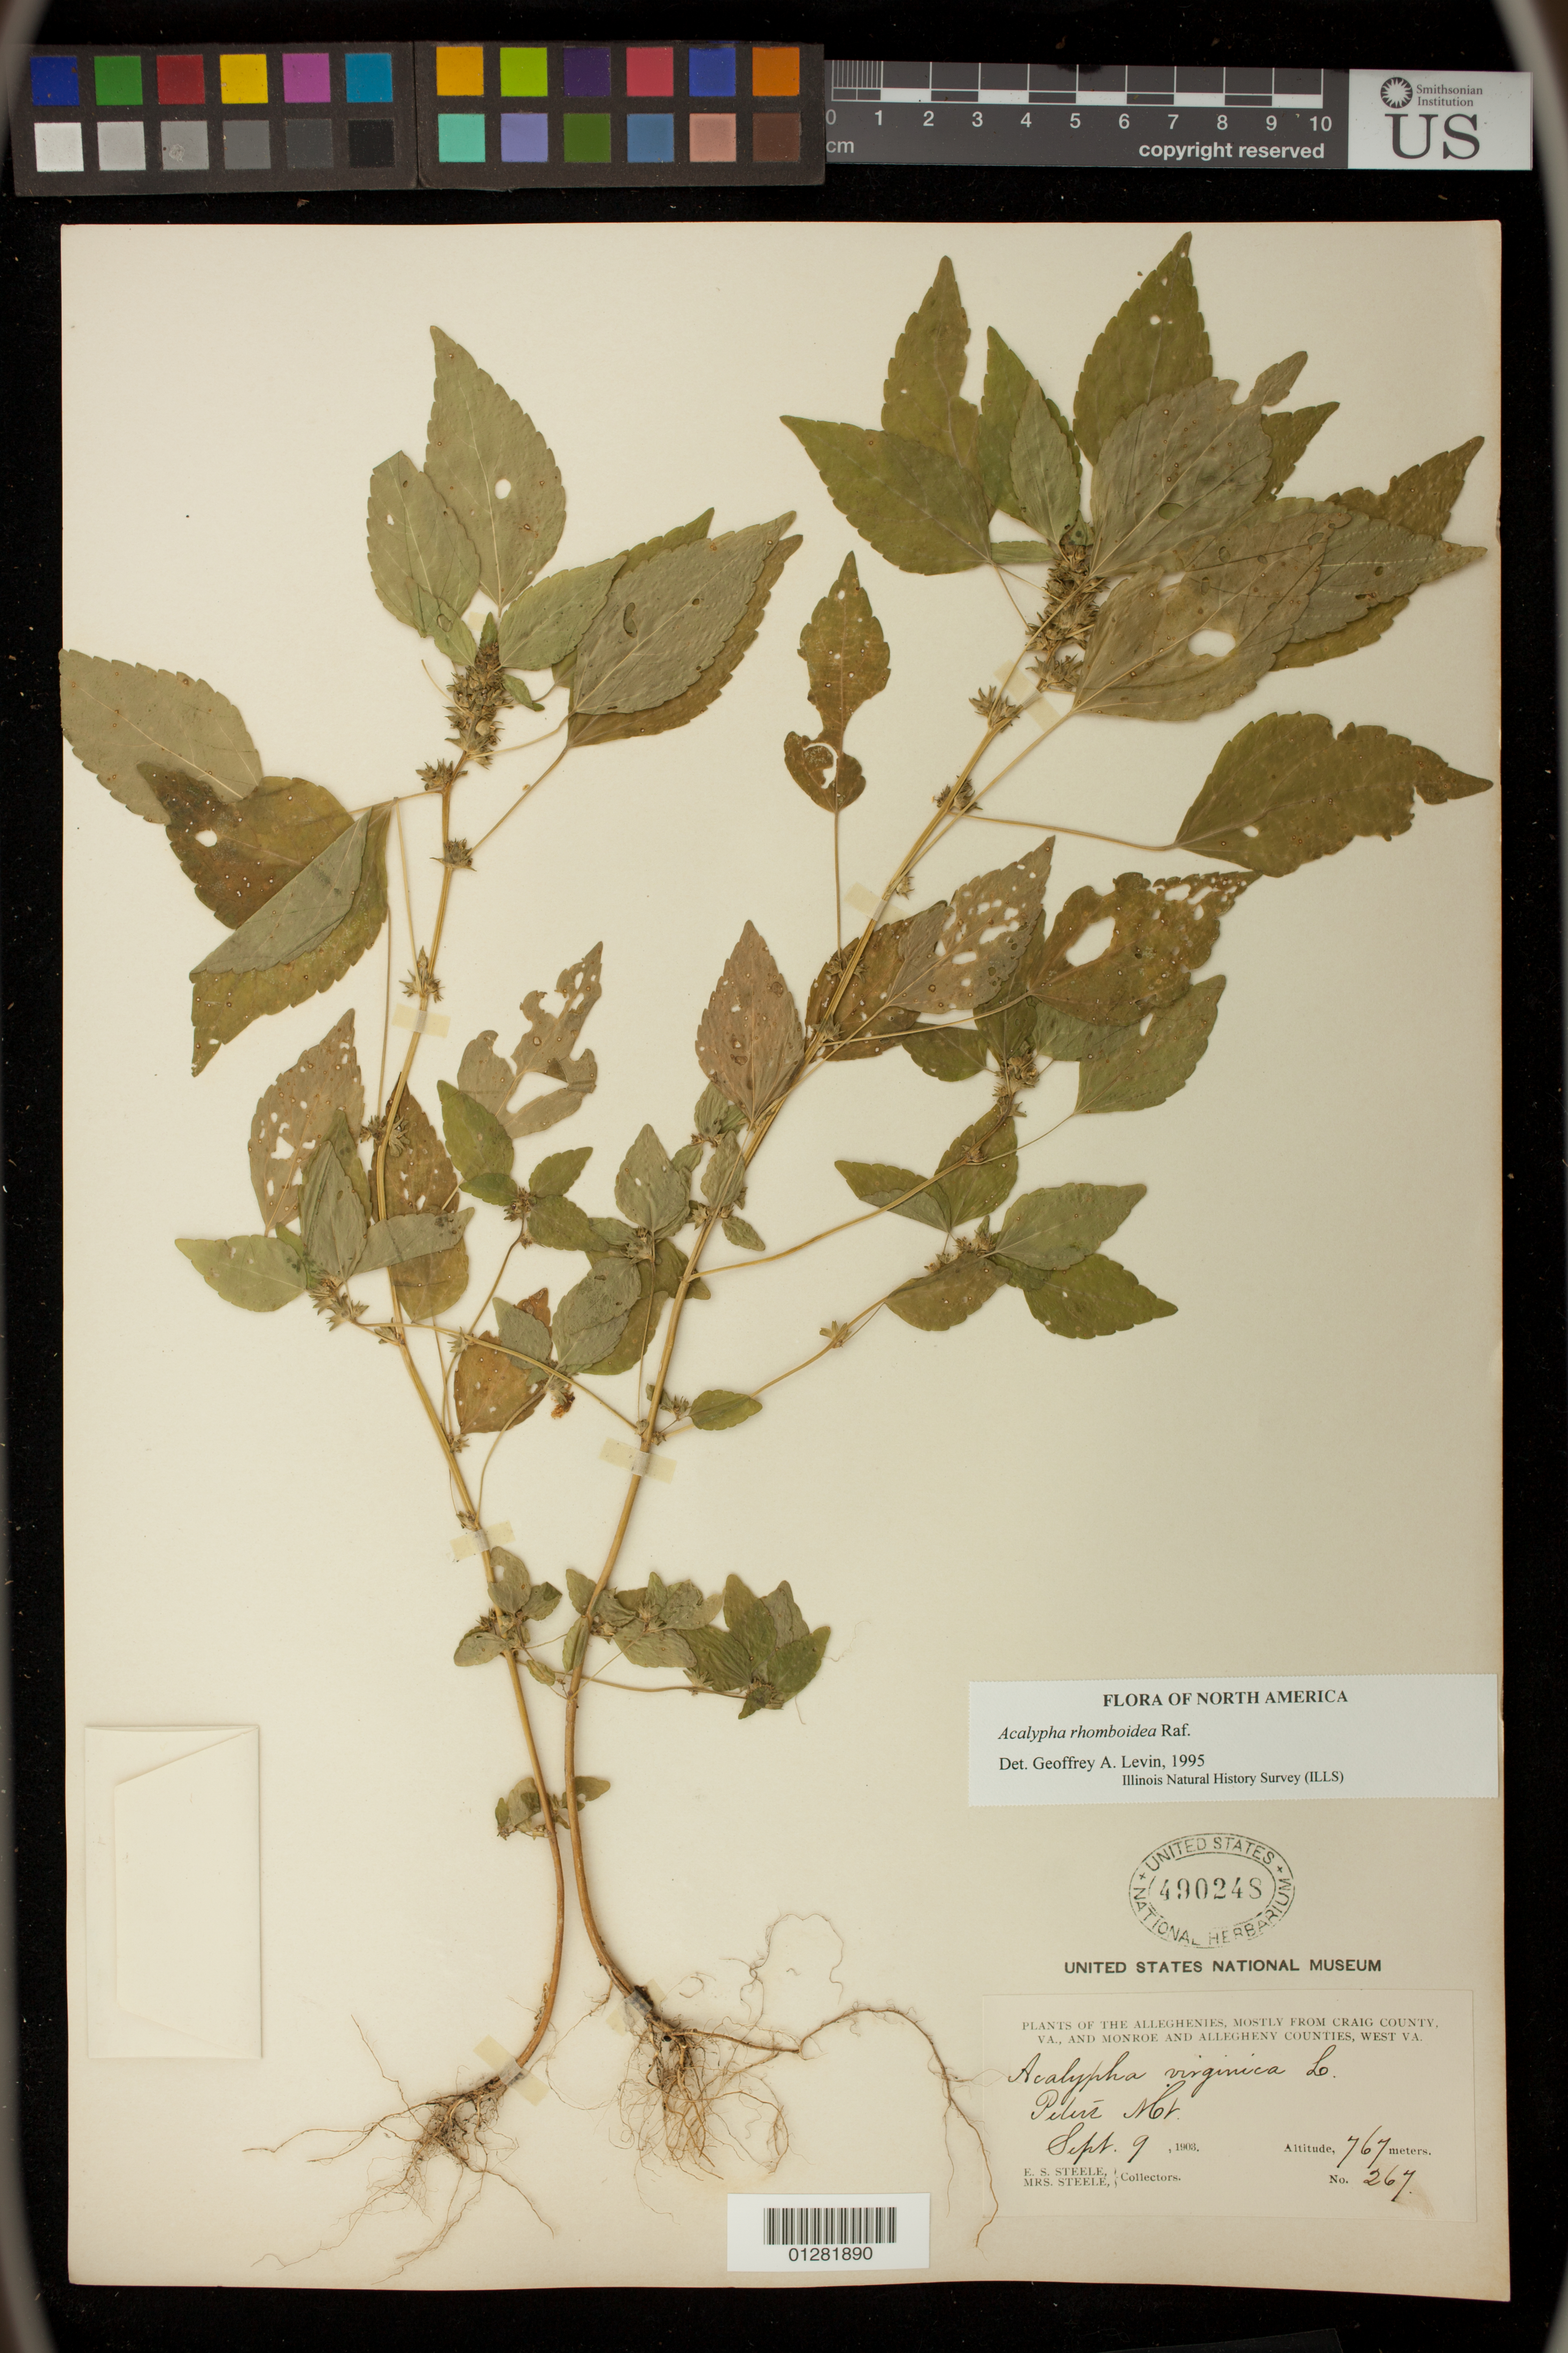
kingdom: Plantae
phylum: Tracheophyta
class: Magnoliopsida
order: Malpighiales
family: Euphorbiaceae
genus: Acalypha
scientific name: Acalypha rhomboidea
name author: Raf.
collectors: E. Steele & Mrs. E. S. Steele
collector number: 267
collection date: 1903-09-09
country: United States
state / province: West Virginia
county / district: Craig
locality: Plants of the Alleghenies, mostly from Craig County, VA., and Monroe and Allegheny Counties, West VA.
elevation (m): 767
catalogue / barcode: US 490248